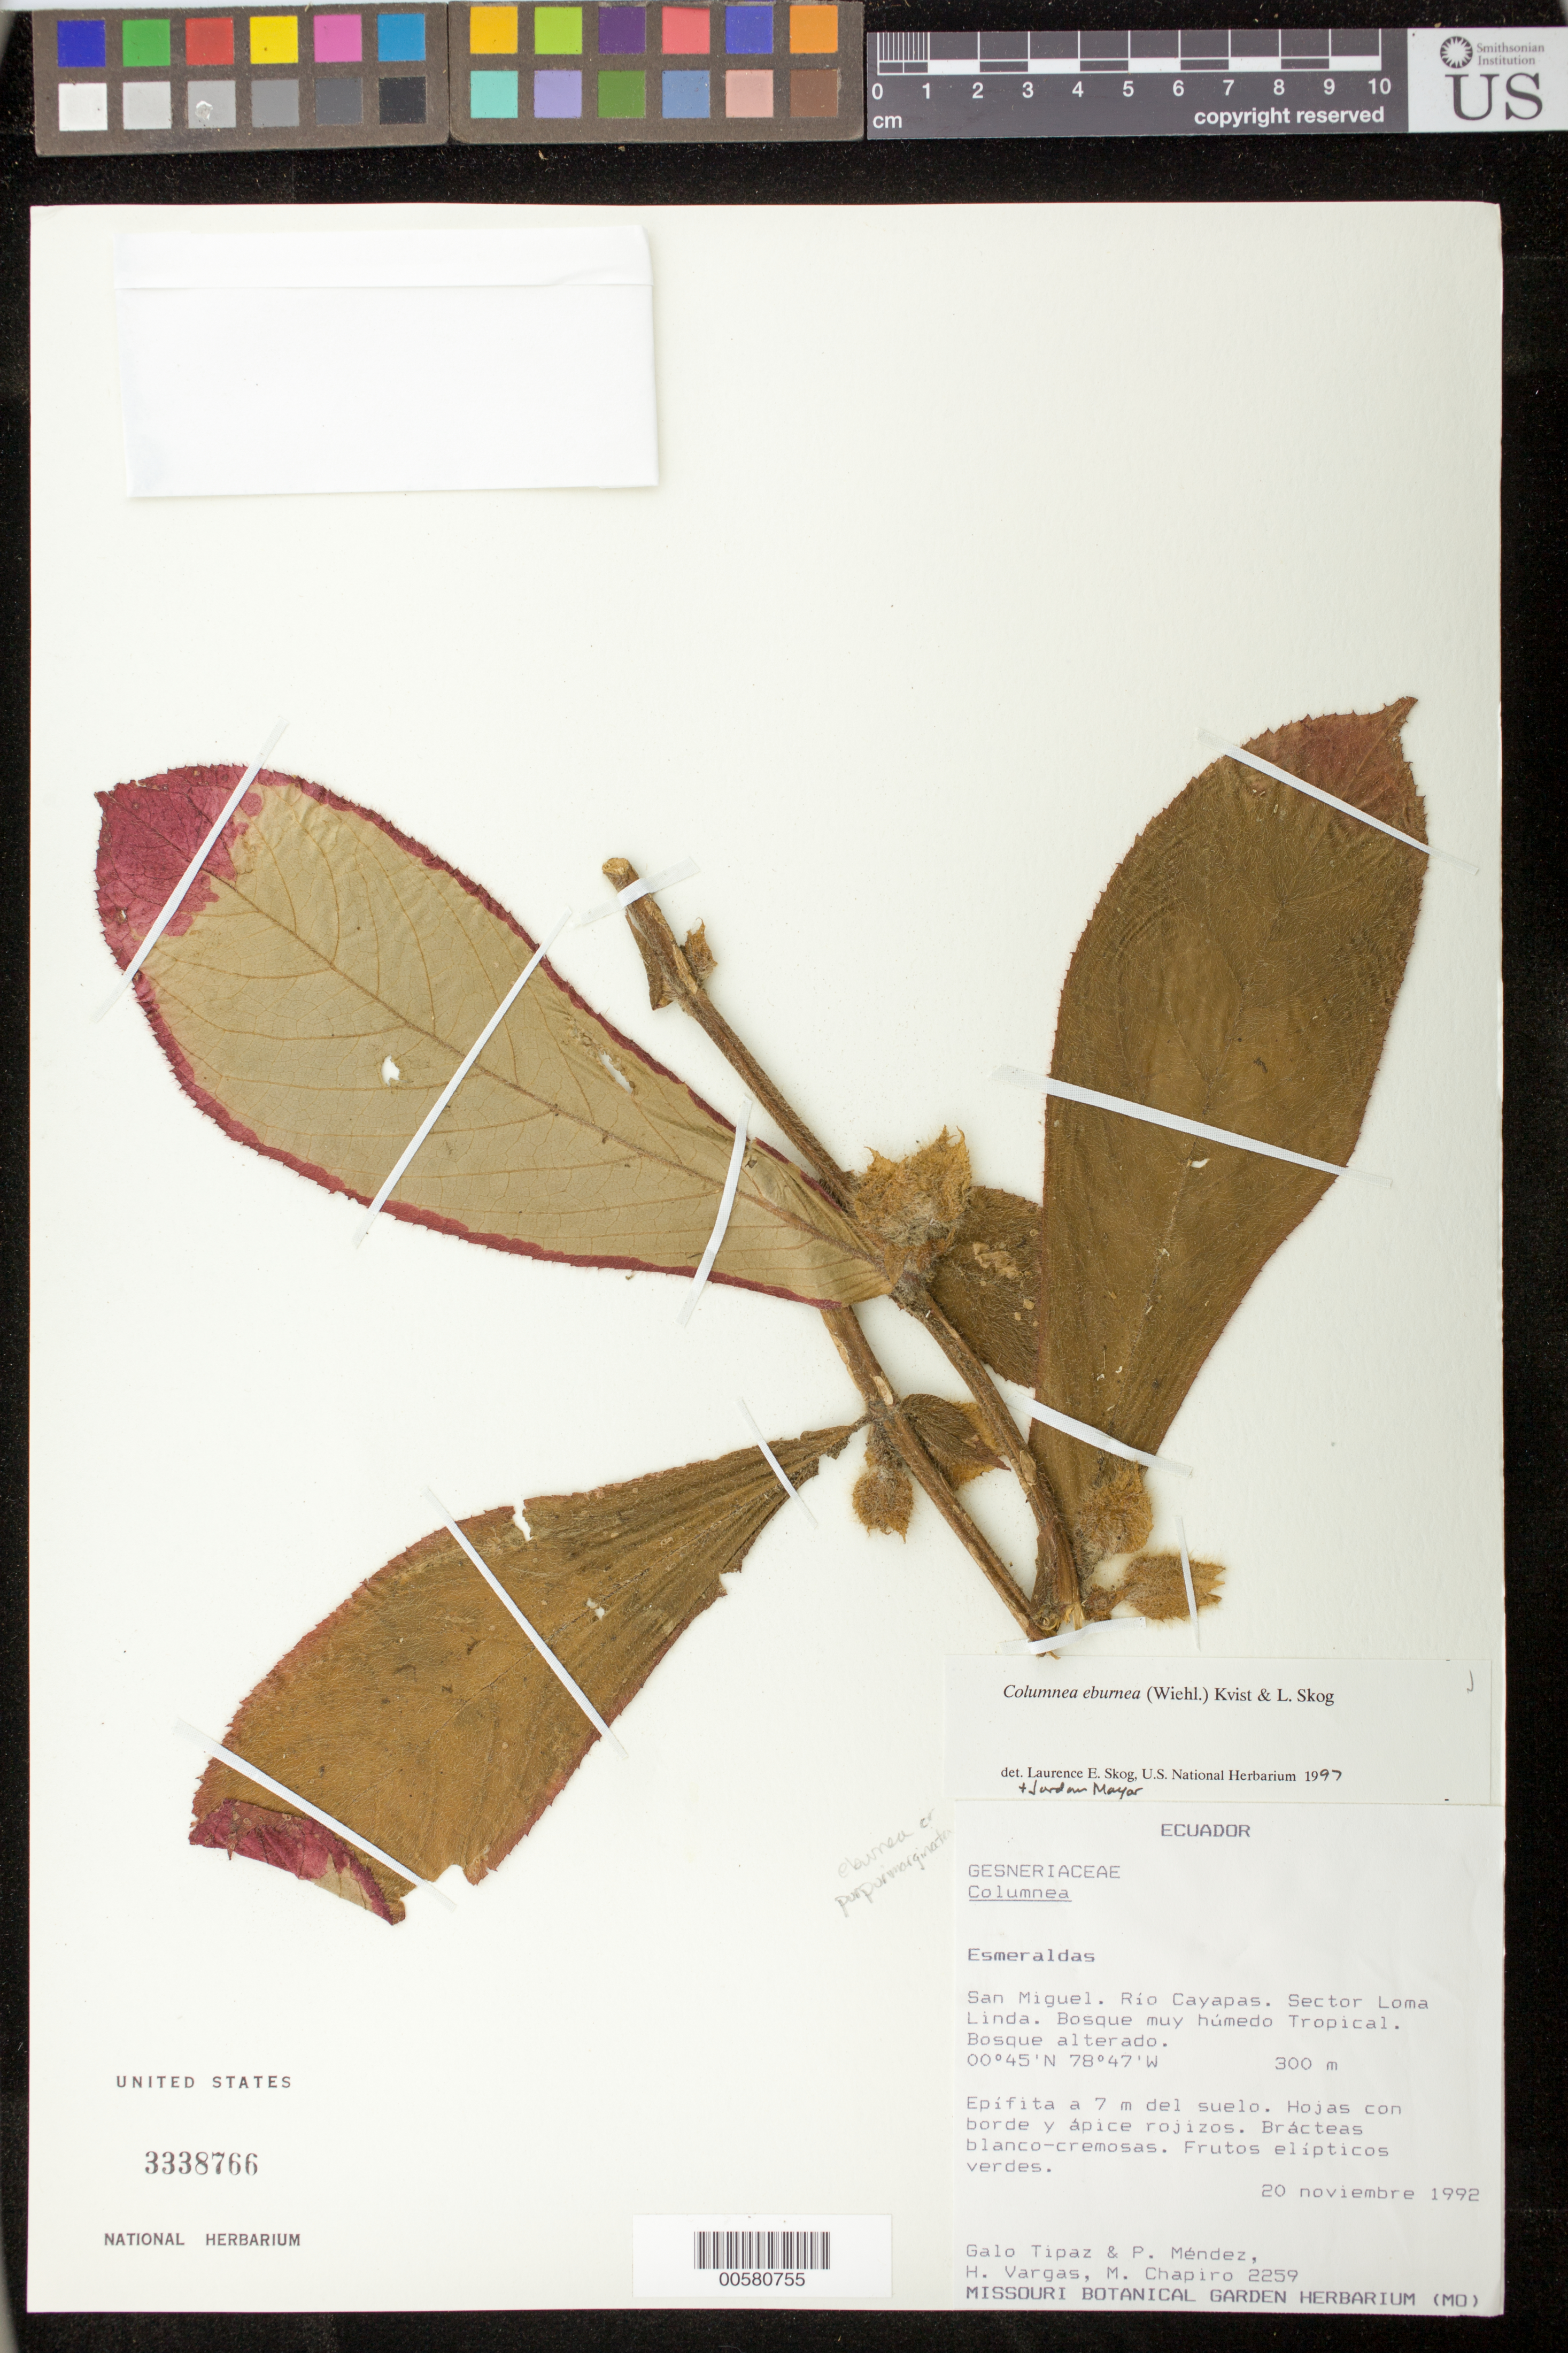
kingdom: Plantae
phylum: Tracheophyta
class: Magnoliopsida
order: Lamiales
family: Gesneriaceae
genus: Columnea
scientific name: Columnea eburnea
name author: (Wiehler) L.P. Kvist & L.E. Skog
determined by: Skog, Laurence E.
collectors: G. Tipaz, P. Méndez, H. Vargas & M. Chapiro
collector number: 2259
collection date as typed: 20 Nov 1992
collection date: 1992-11-20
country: Ecuador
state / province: Esmeraldas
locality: San Miguel, Río Cayapas, sector Loma Linda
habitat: Bosque muy húmedo tropical; bosque alterado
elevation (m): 300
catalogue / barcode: US 3338766